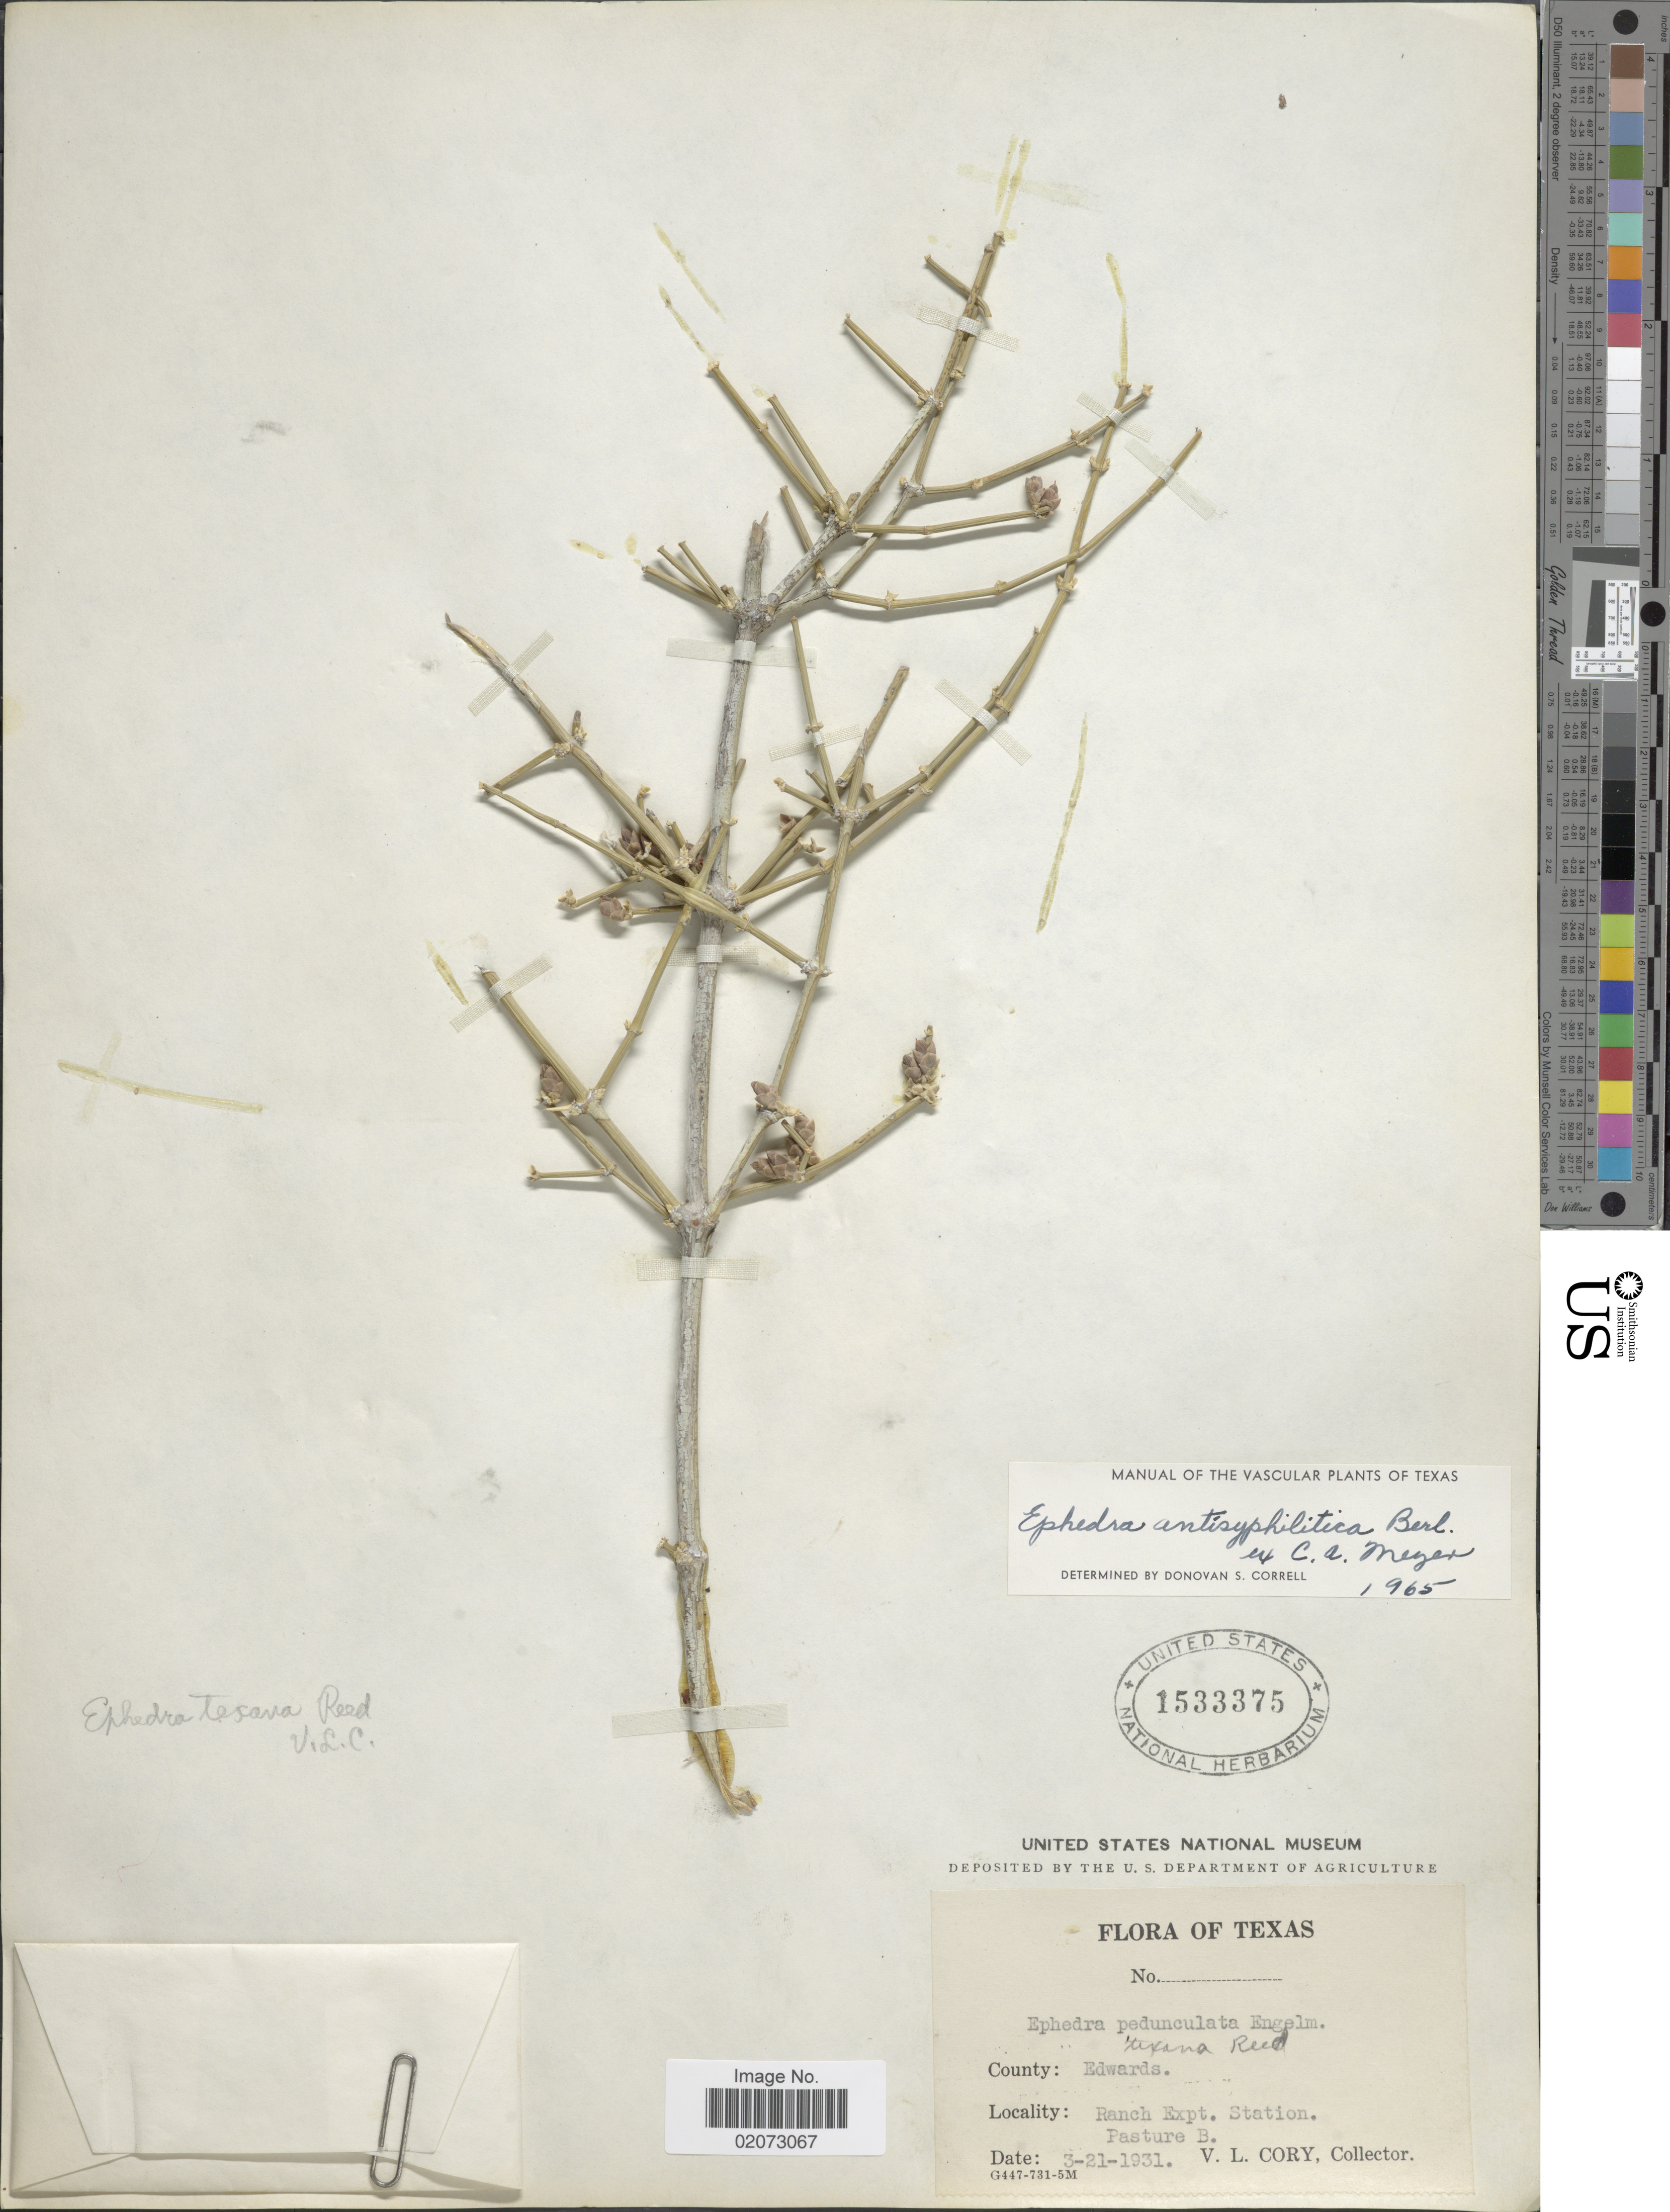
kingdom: Plantae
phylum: Tracheophyta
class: Gnetopsida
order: Ephedrales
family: Ephedraceae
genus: Ephedra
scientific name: Ephedra antisyphilitica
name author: Berland. ex C.A. Mey.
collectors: V. Cory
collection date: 1931-03-21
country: United States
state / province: Texas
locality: Texas, County: Edwards. Ranch Expt. station. Pasture B.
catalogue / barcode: US 1533375